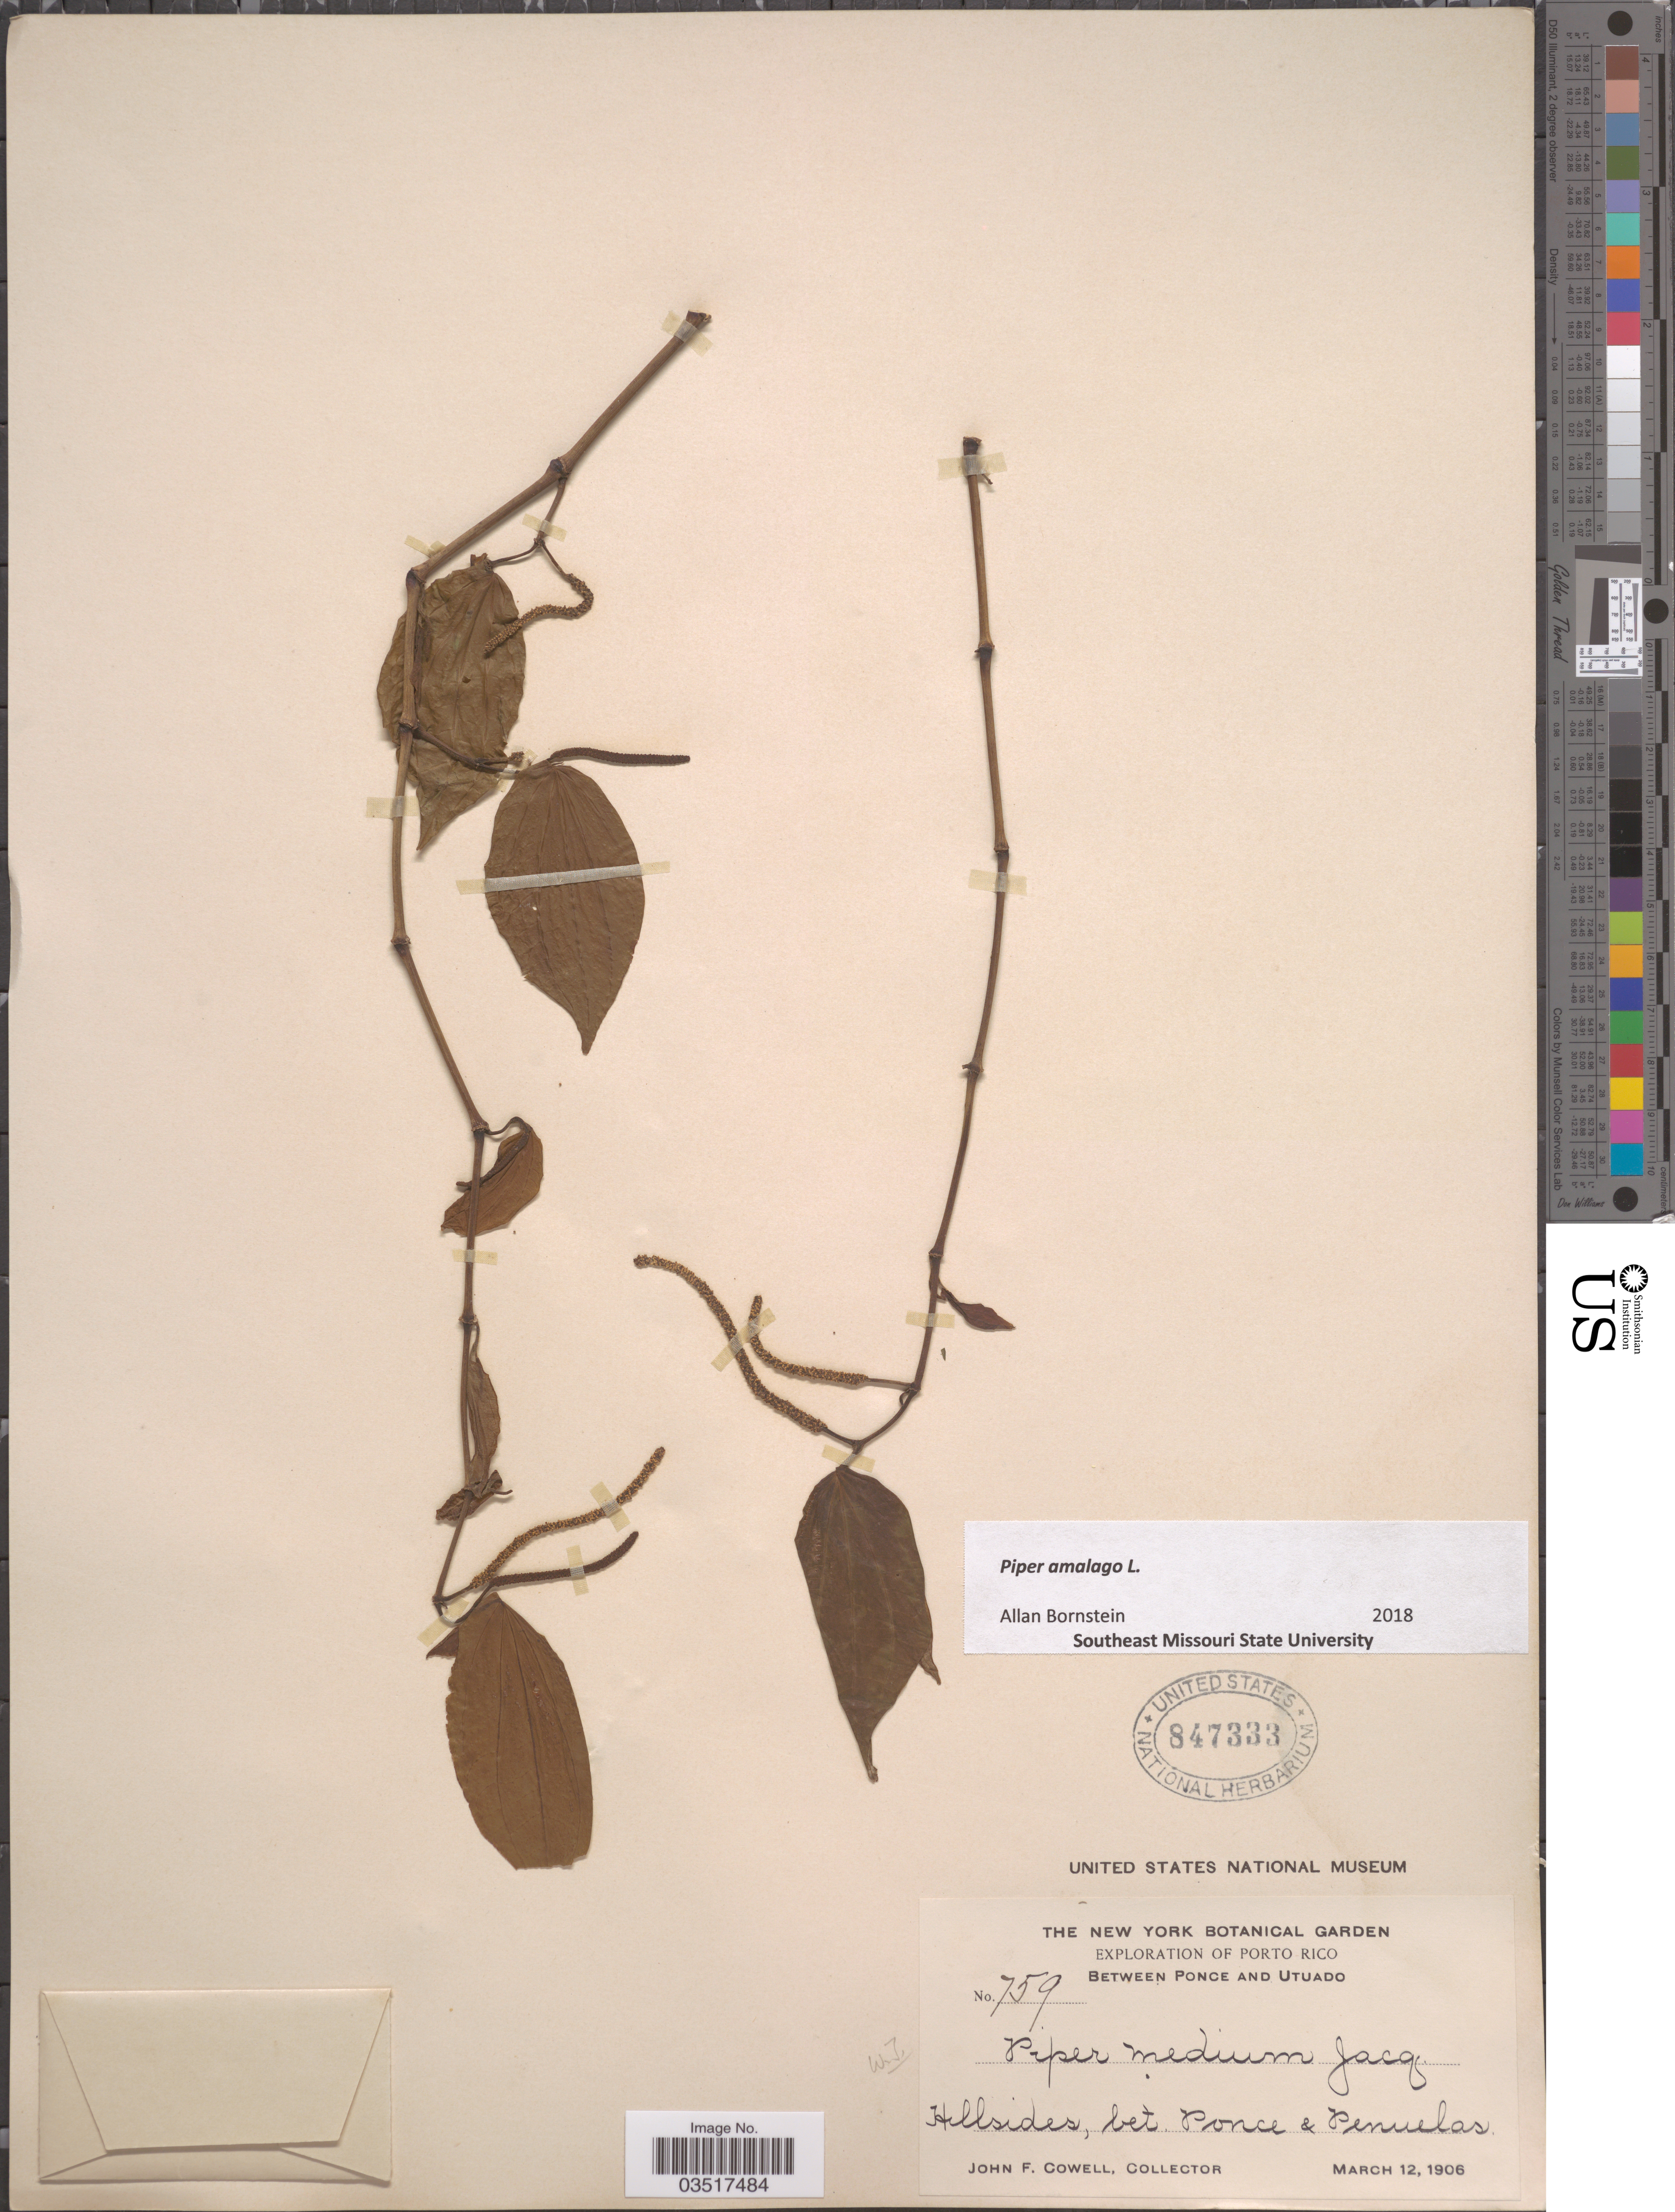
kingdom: Plantae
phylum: Tracheophyta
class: Magnoliopsida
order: Piperales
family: Piperaceae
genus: Piper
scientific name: Piper amalago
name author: L.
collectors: J. F. Cowell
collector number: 759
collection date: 1906-03-12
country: Puerto Rico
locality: Porto Rico. Between Ponce and Utuado. Hillsides, bet. Ponce & Penuelas.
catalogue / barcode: US 847333